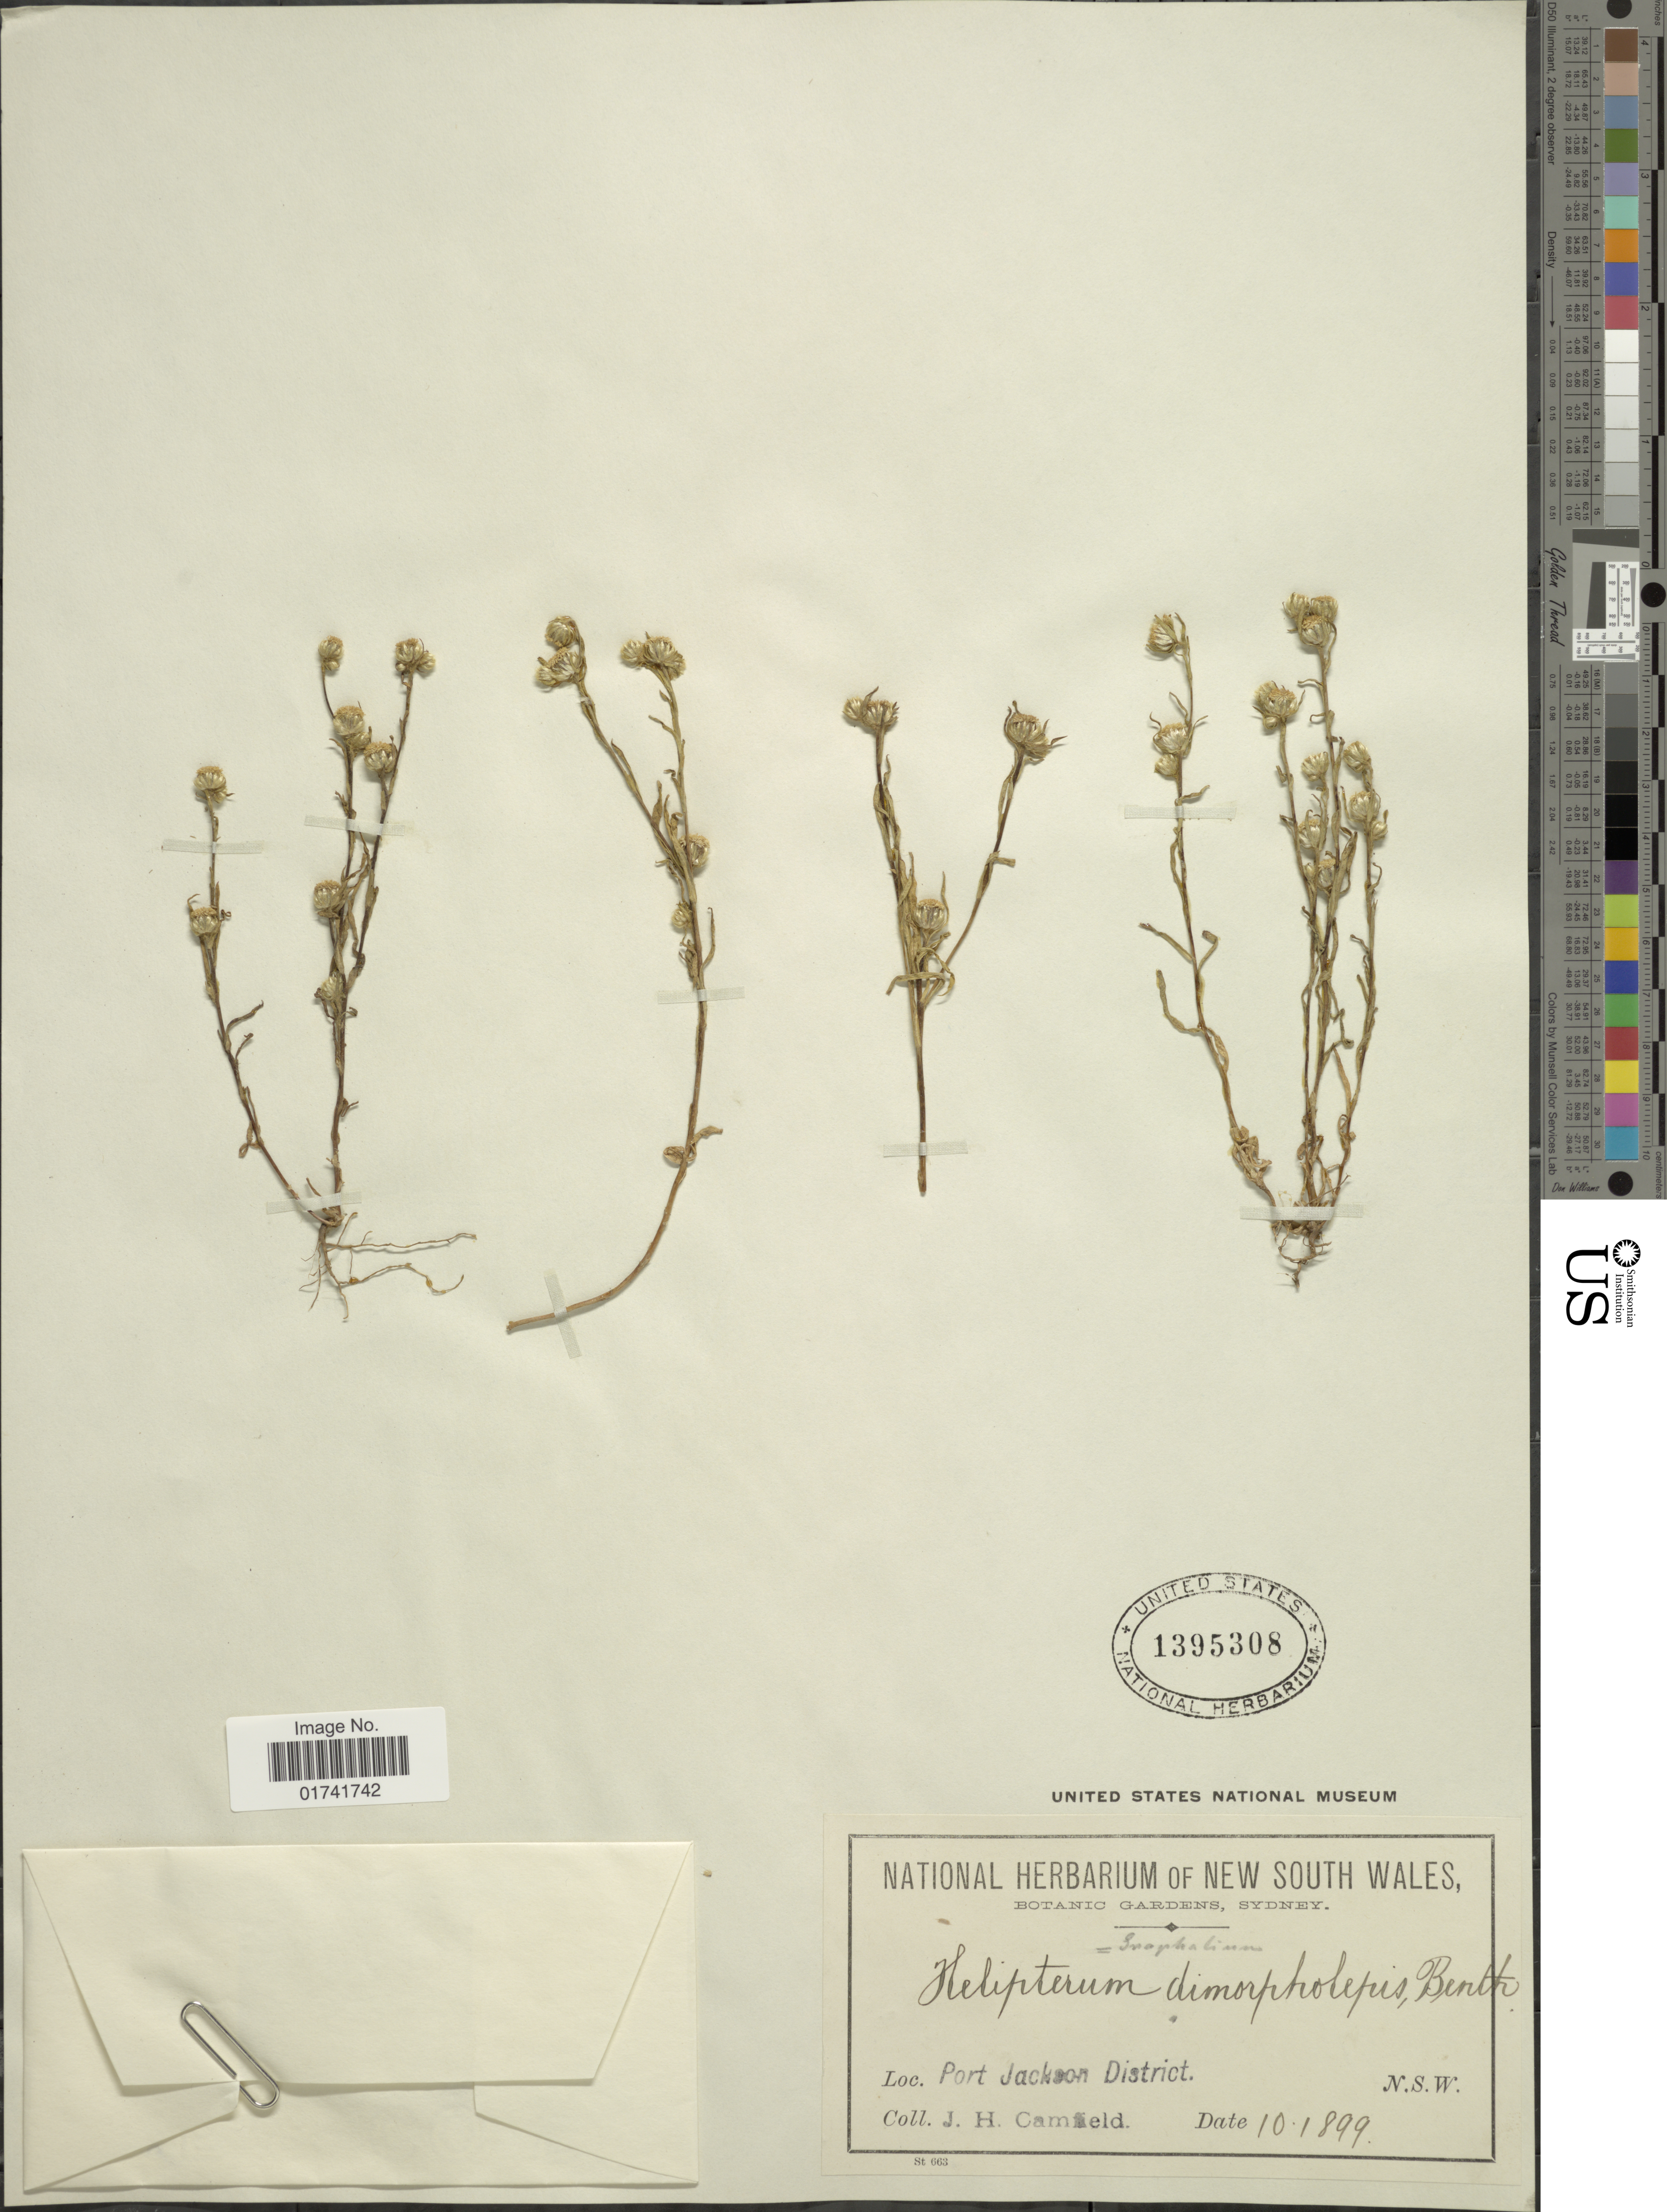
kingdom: Plantae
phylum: Tracheophyta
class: Magnoliopsida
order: Asterales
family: Asteraceae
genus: Helipterum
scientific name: Helipterum dimporphalepis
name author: Benth.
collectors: J. Camfield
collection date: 1899-10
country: Australia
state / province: New South Wales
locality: Port Jackson District.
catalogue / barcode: US 1395308